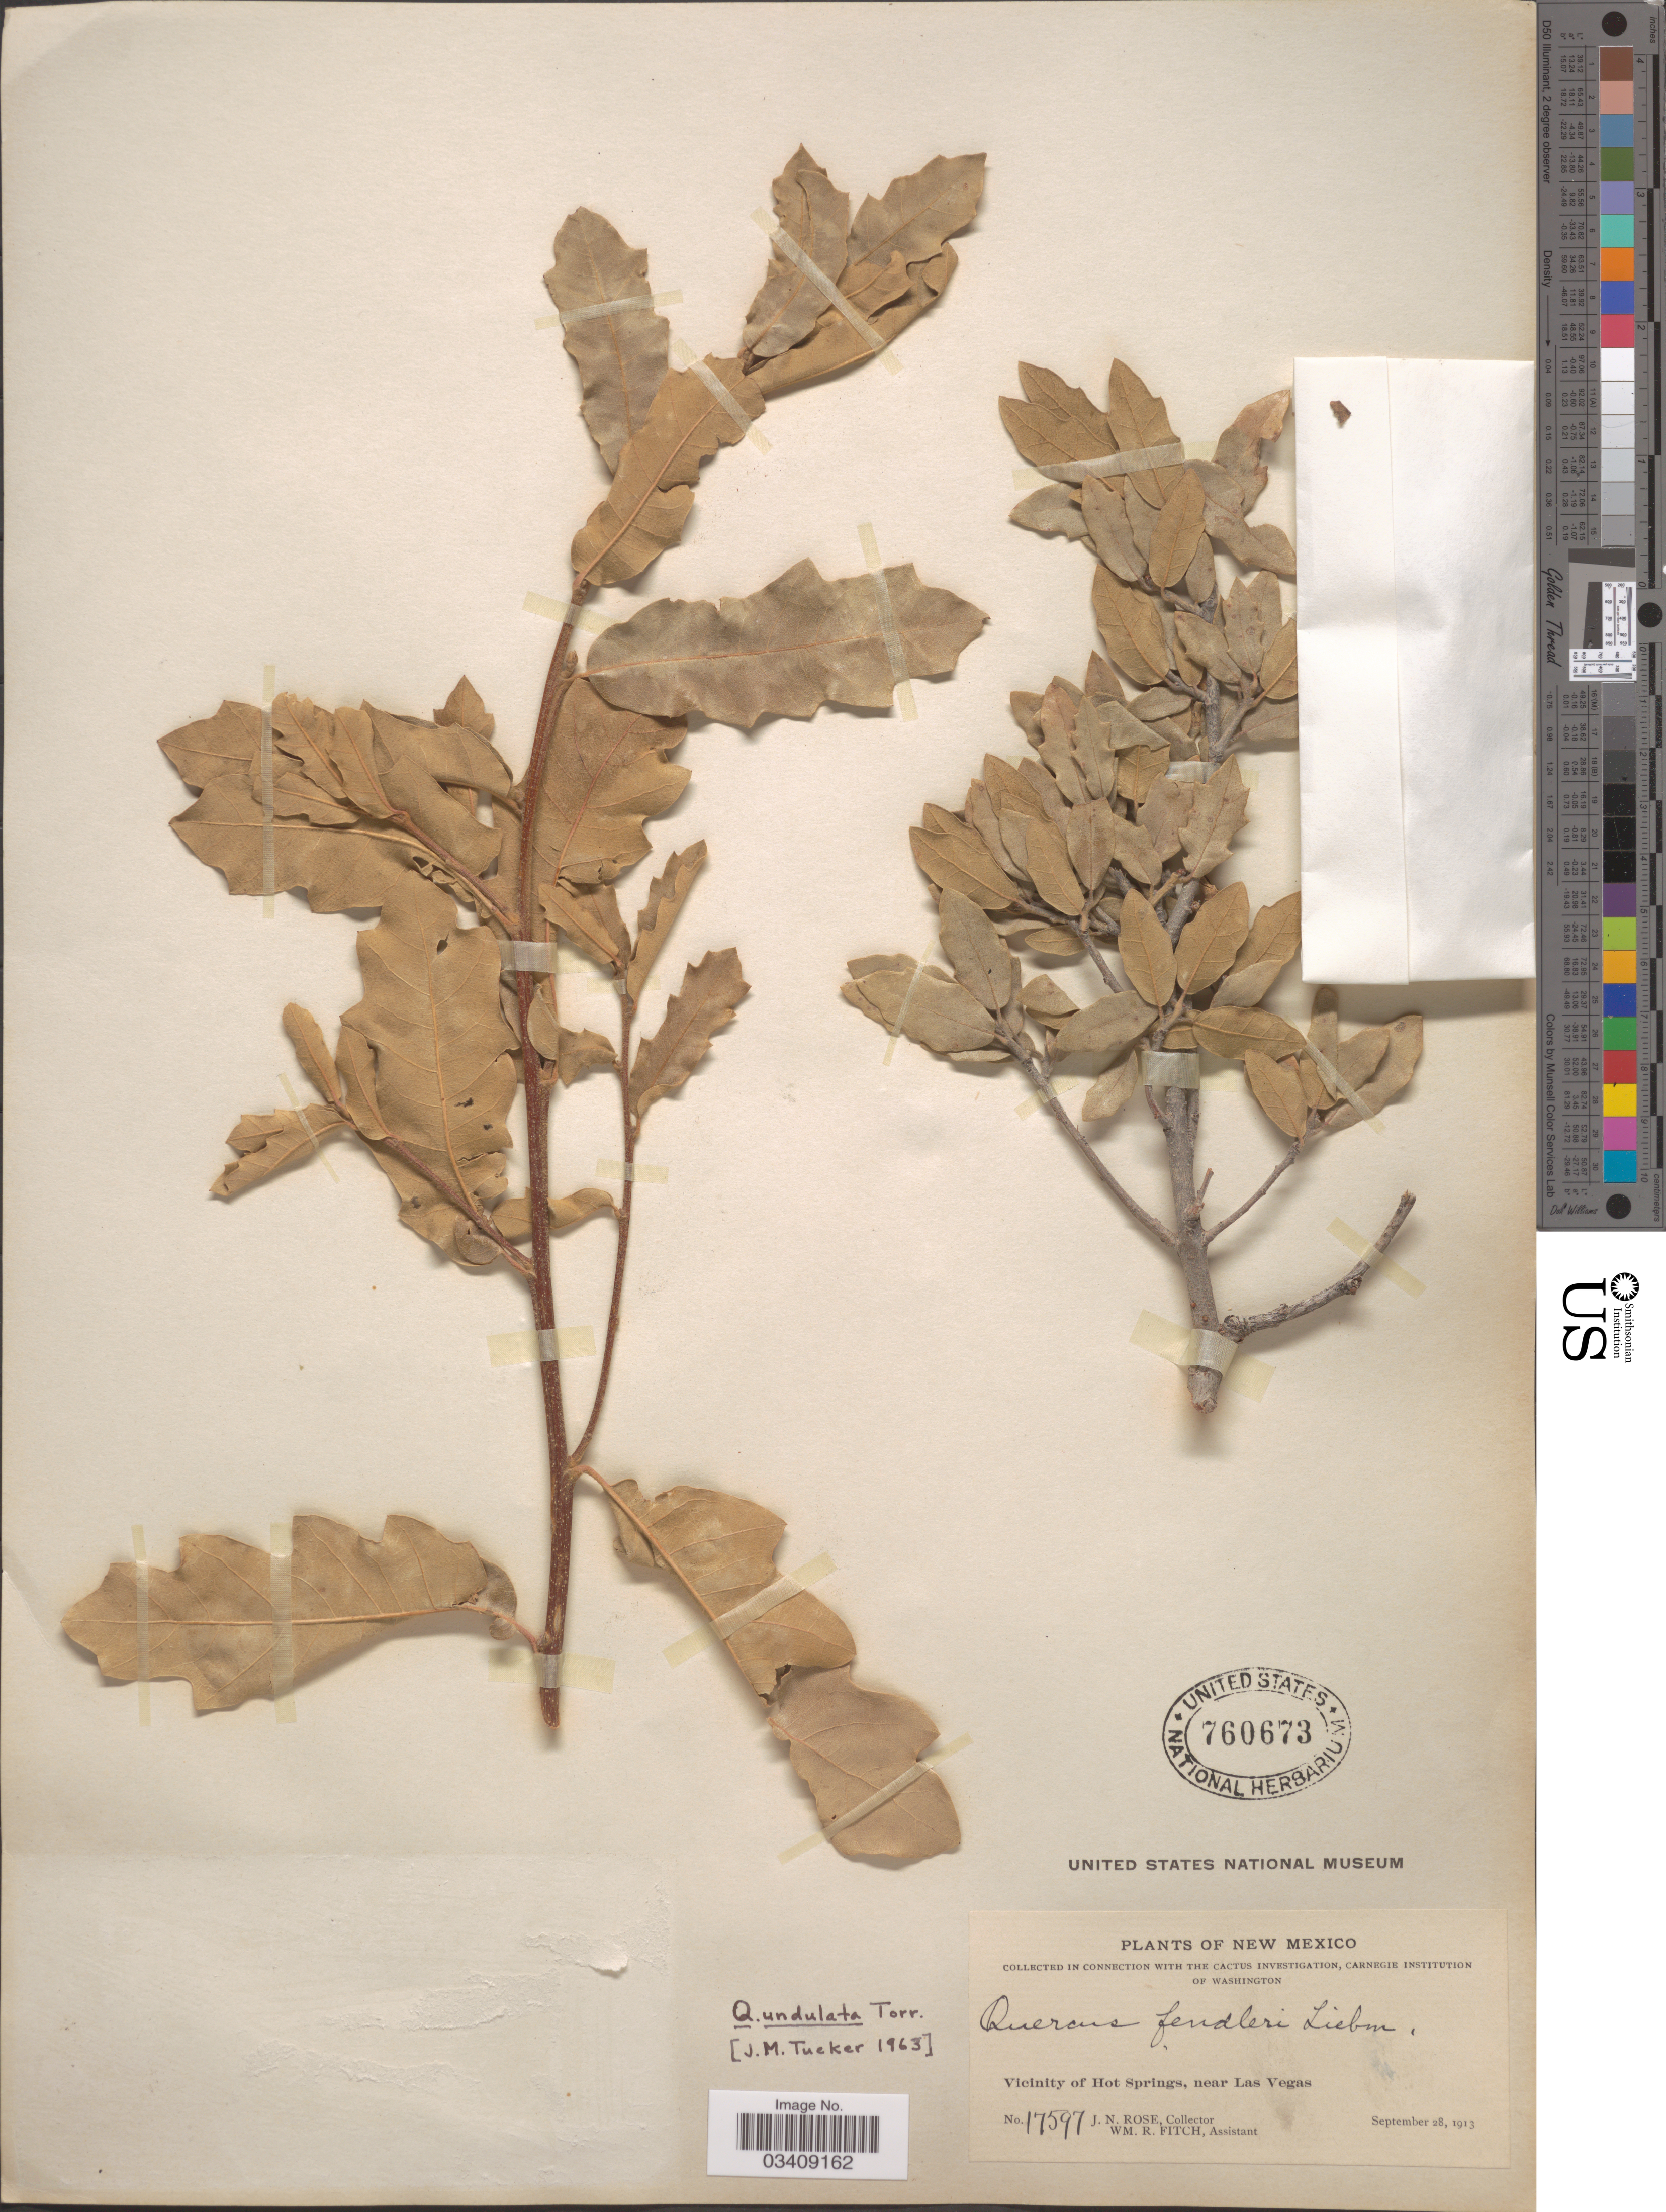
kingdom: Plantae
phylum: Tracheophyta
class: Magnoliopsida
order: Fagales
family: Fagaceae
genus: Quercus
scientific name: Quercus undulata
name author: Torr.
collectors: J. N. Rose & W. R. Fitch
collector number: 17597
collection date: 1913-09-28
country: United States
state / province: New Mexico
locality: Vicinity of Hot Springs, near Las Vegas.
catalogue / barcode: US 760673